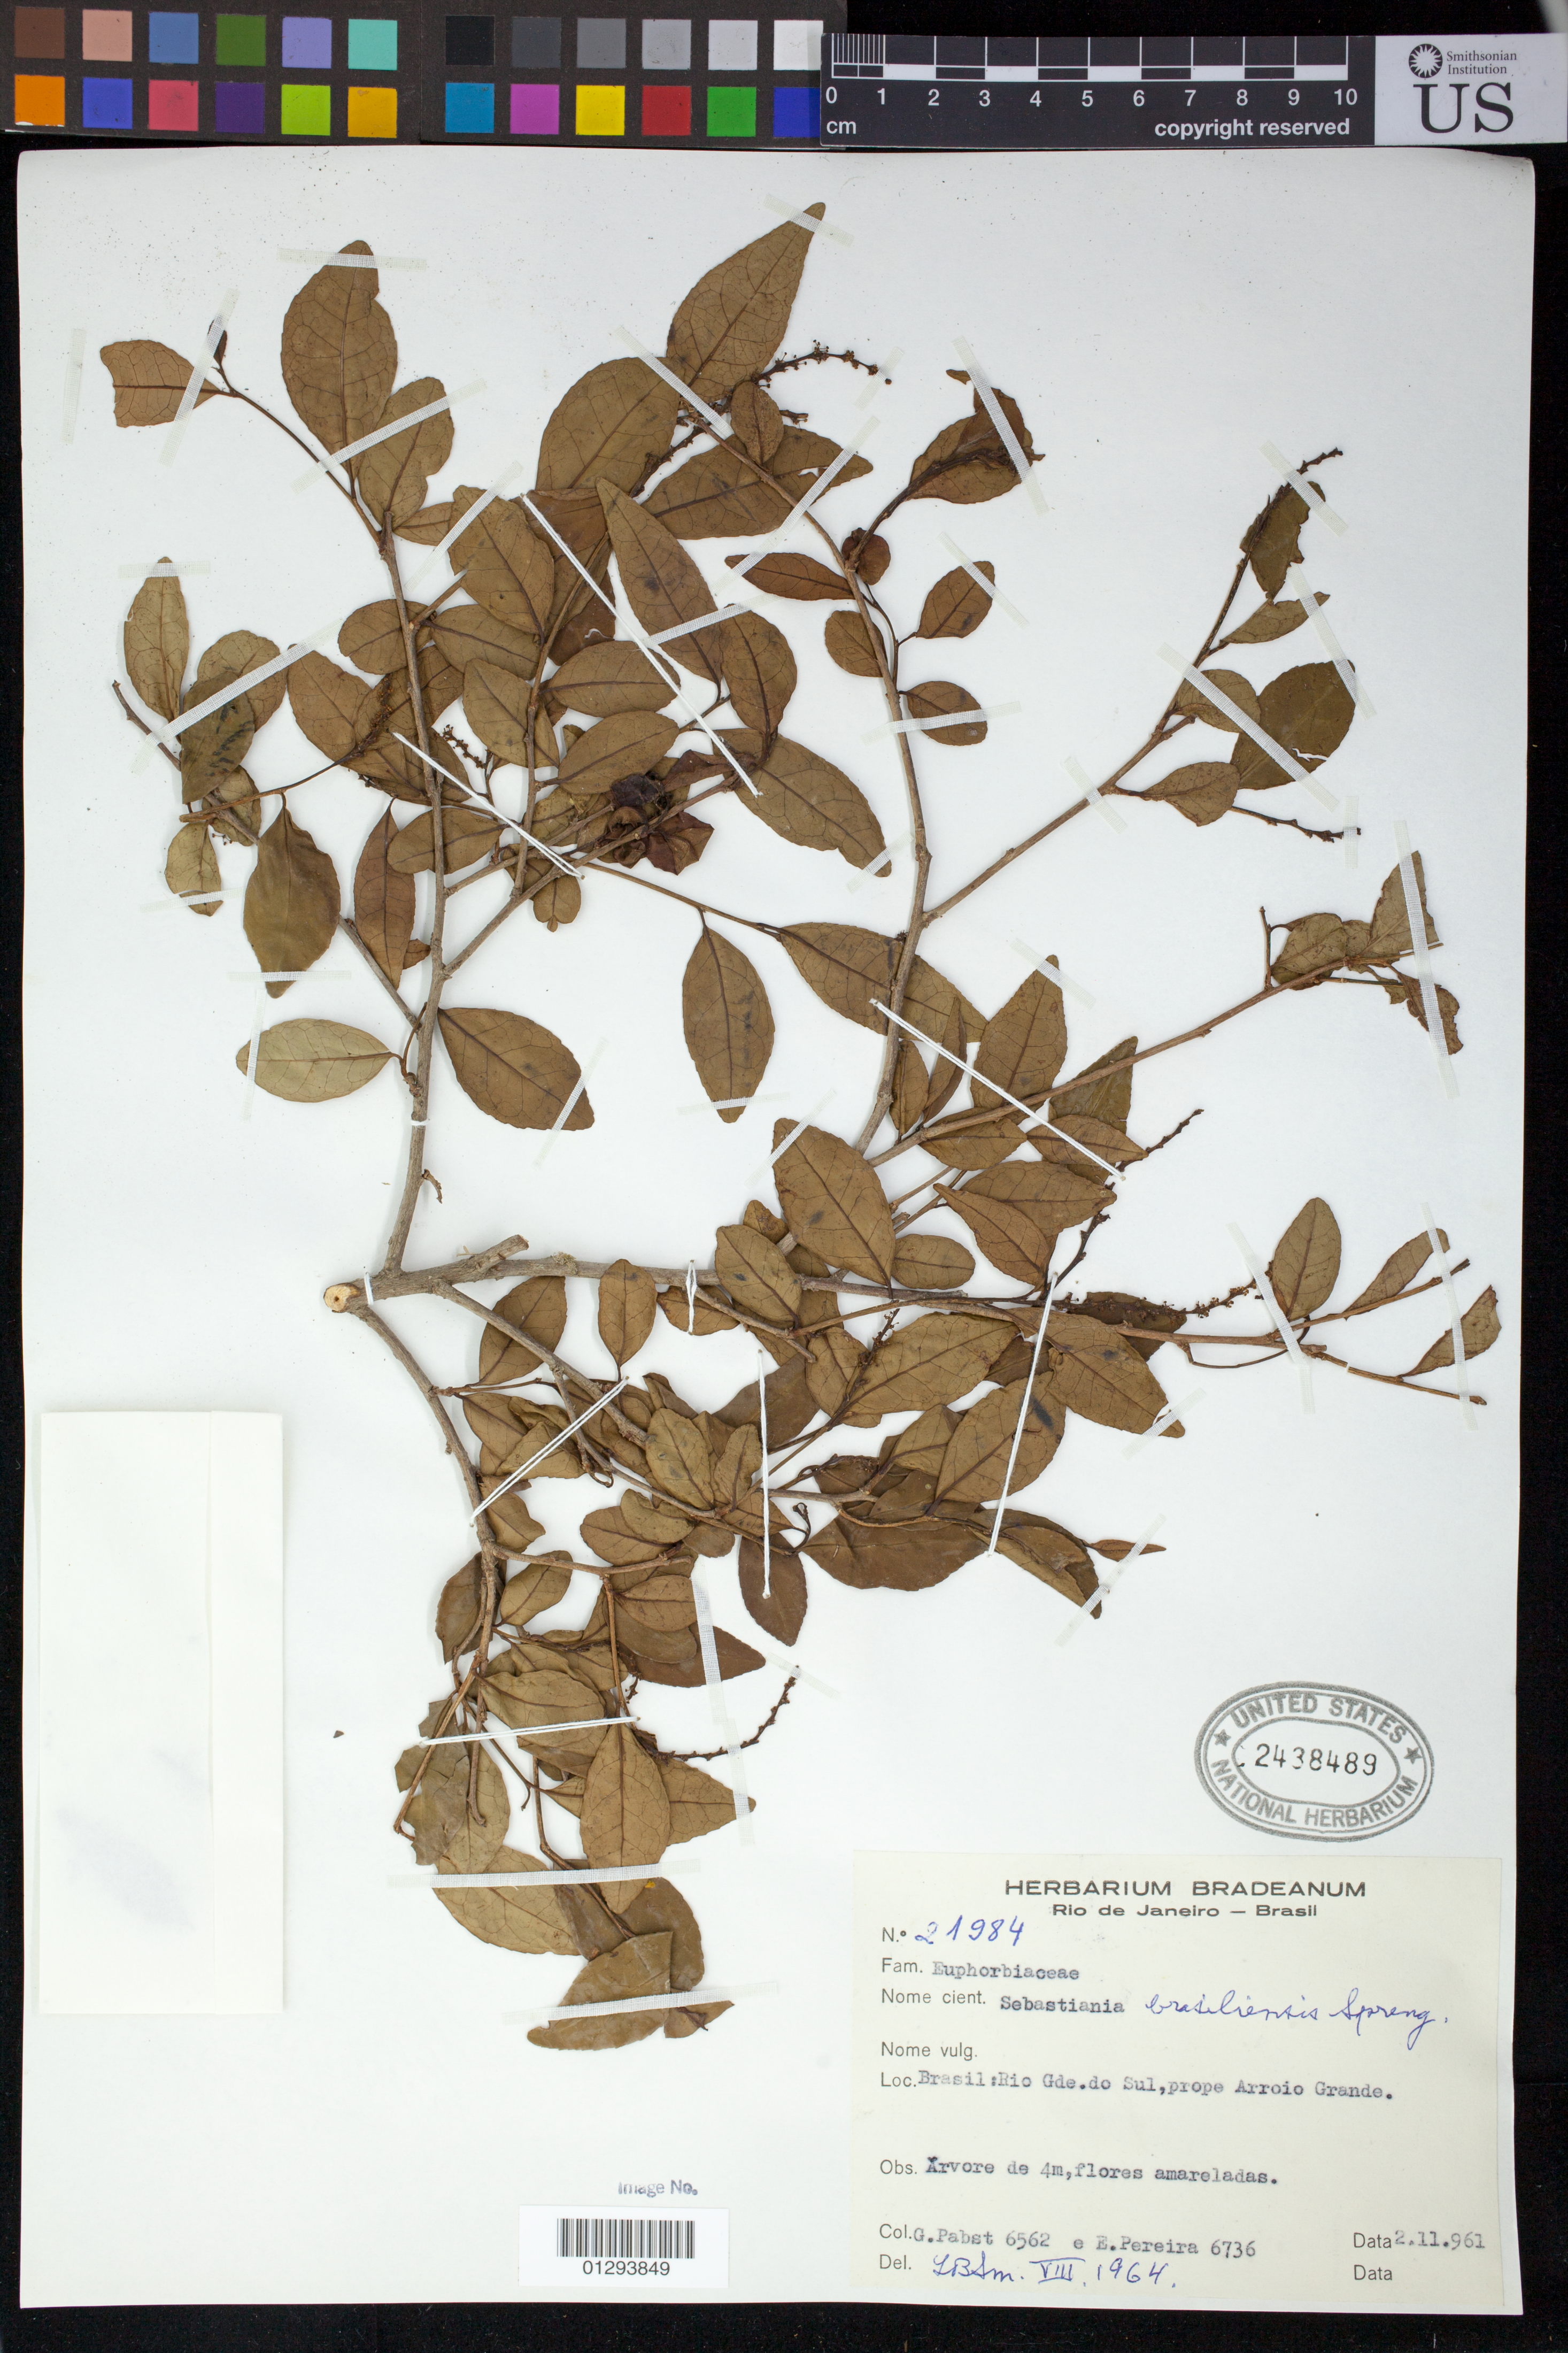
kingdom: Plantae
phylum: Tracheophyta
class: Magnoliopsida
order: Malpighiales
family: Euphorbiaceae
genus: Sebastiania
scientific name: Sebastiania brasiliensis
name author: Spreng.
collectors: G. Pabst & E. Pereira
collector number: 6562 / 6736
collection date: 1961-11-02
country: Brazil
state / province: Rio Grande do Sul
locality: Prope Arroio Grande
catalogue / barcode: US 2438489